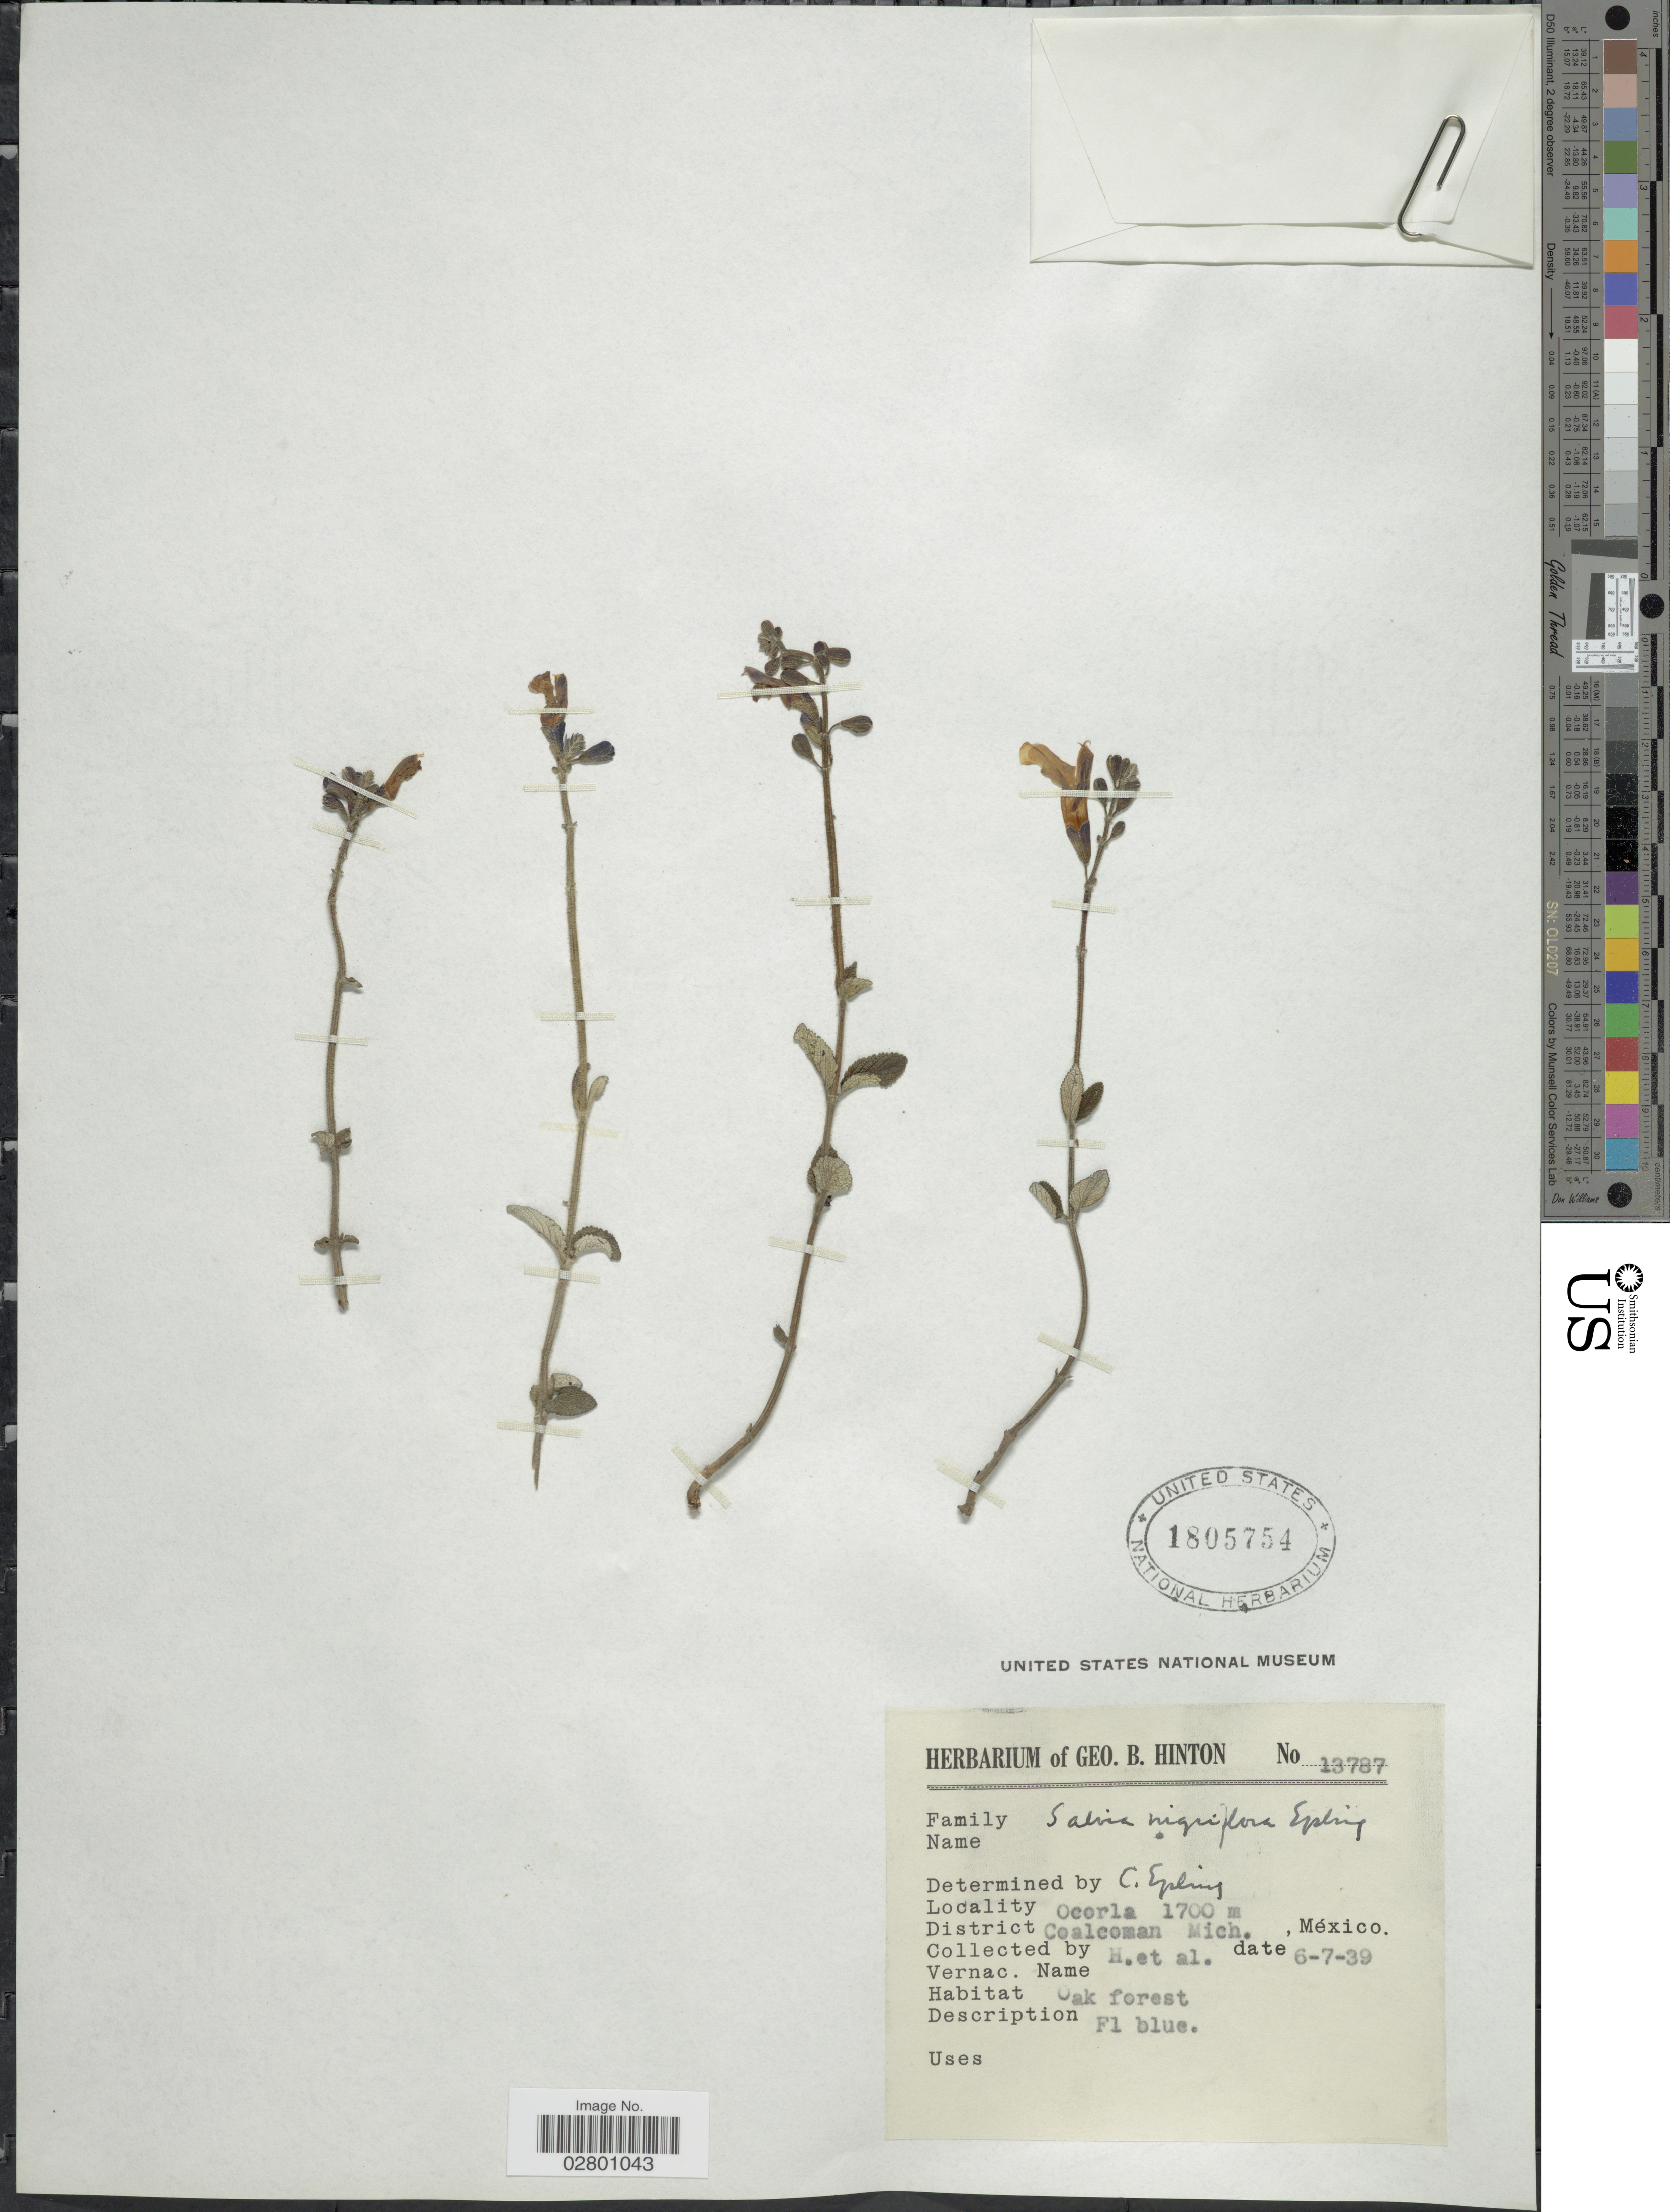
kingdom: Plantae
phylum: Tracheophyta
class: Magnoliopsida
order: Lamiales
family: Lamiaceae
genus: Salvia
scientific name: Salvia dichlamys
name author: Epling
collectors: G. B. Hinton & et al.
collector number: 13787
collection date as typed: Transcribed d/m/y: 6/7/39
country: Mexico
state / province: Michoacán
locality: Ocorla, District Coalcoman Mich.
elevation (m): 1700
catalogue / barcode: US 1805754